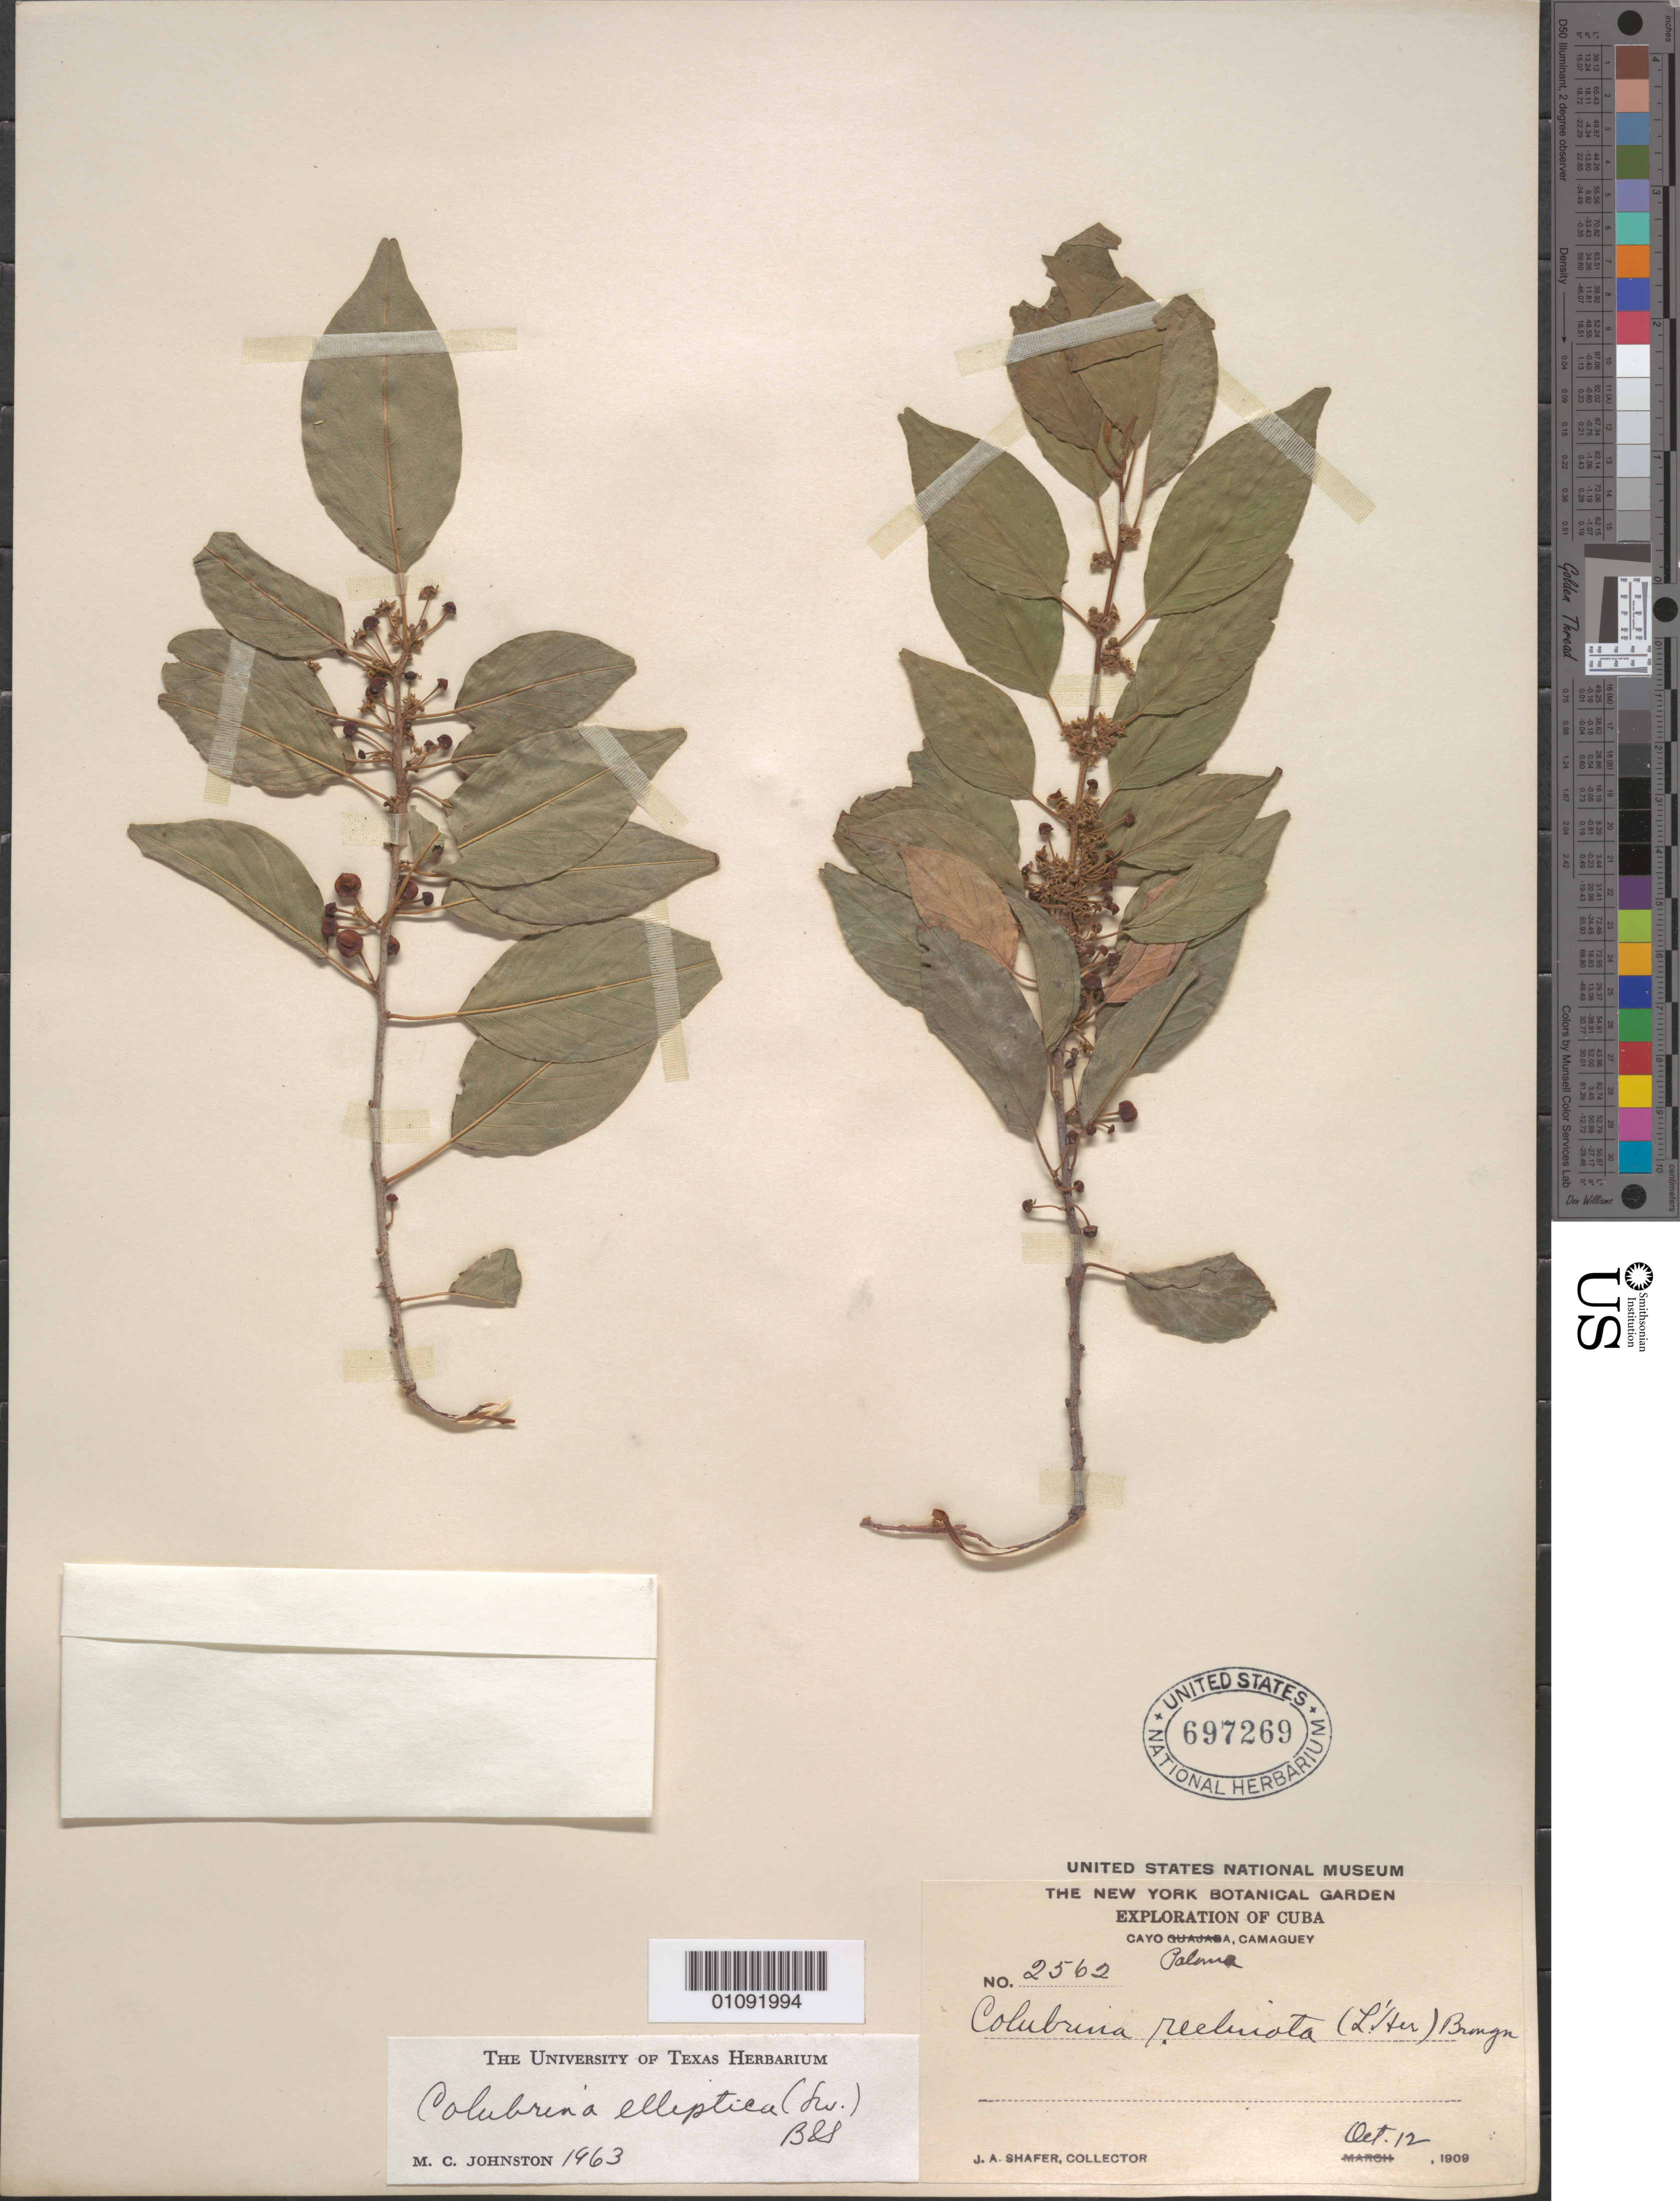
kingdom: Plantae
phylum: Tracheophyta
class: Magnoliopsida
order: Rosales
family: Rhamnaceae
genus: Colubrina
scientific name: Colubrina elliptica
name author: (Sw.) Brizicky & W.L. Stern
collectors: J. A. Shafer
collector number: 2562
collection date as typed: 12 Oct 1909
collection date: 1909-10-12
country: Cuba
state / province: Camagüey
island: Cuba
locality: Cayo Paloma, Camaguey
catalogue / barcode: US 697269